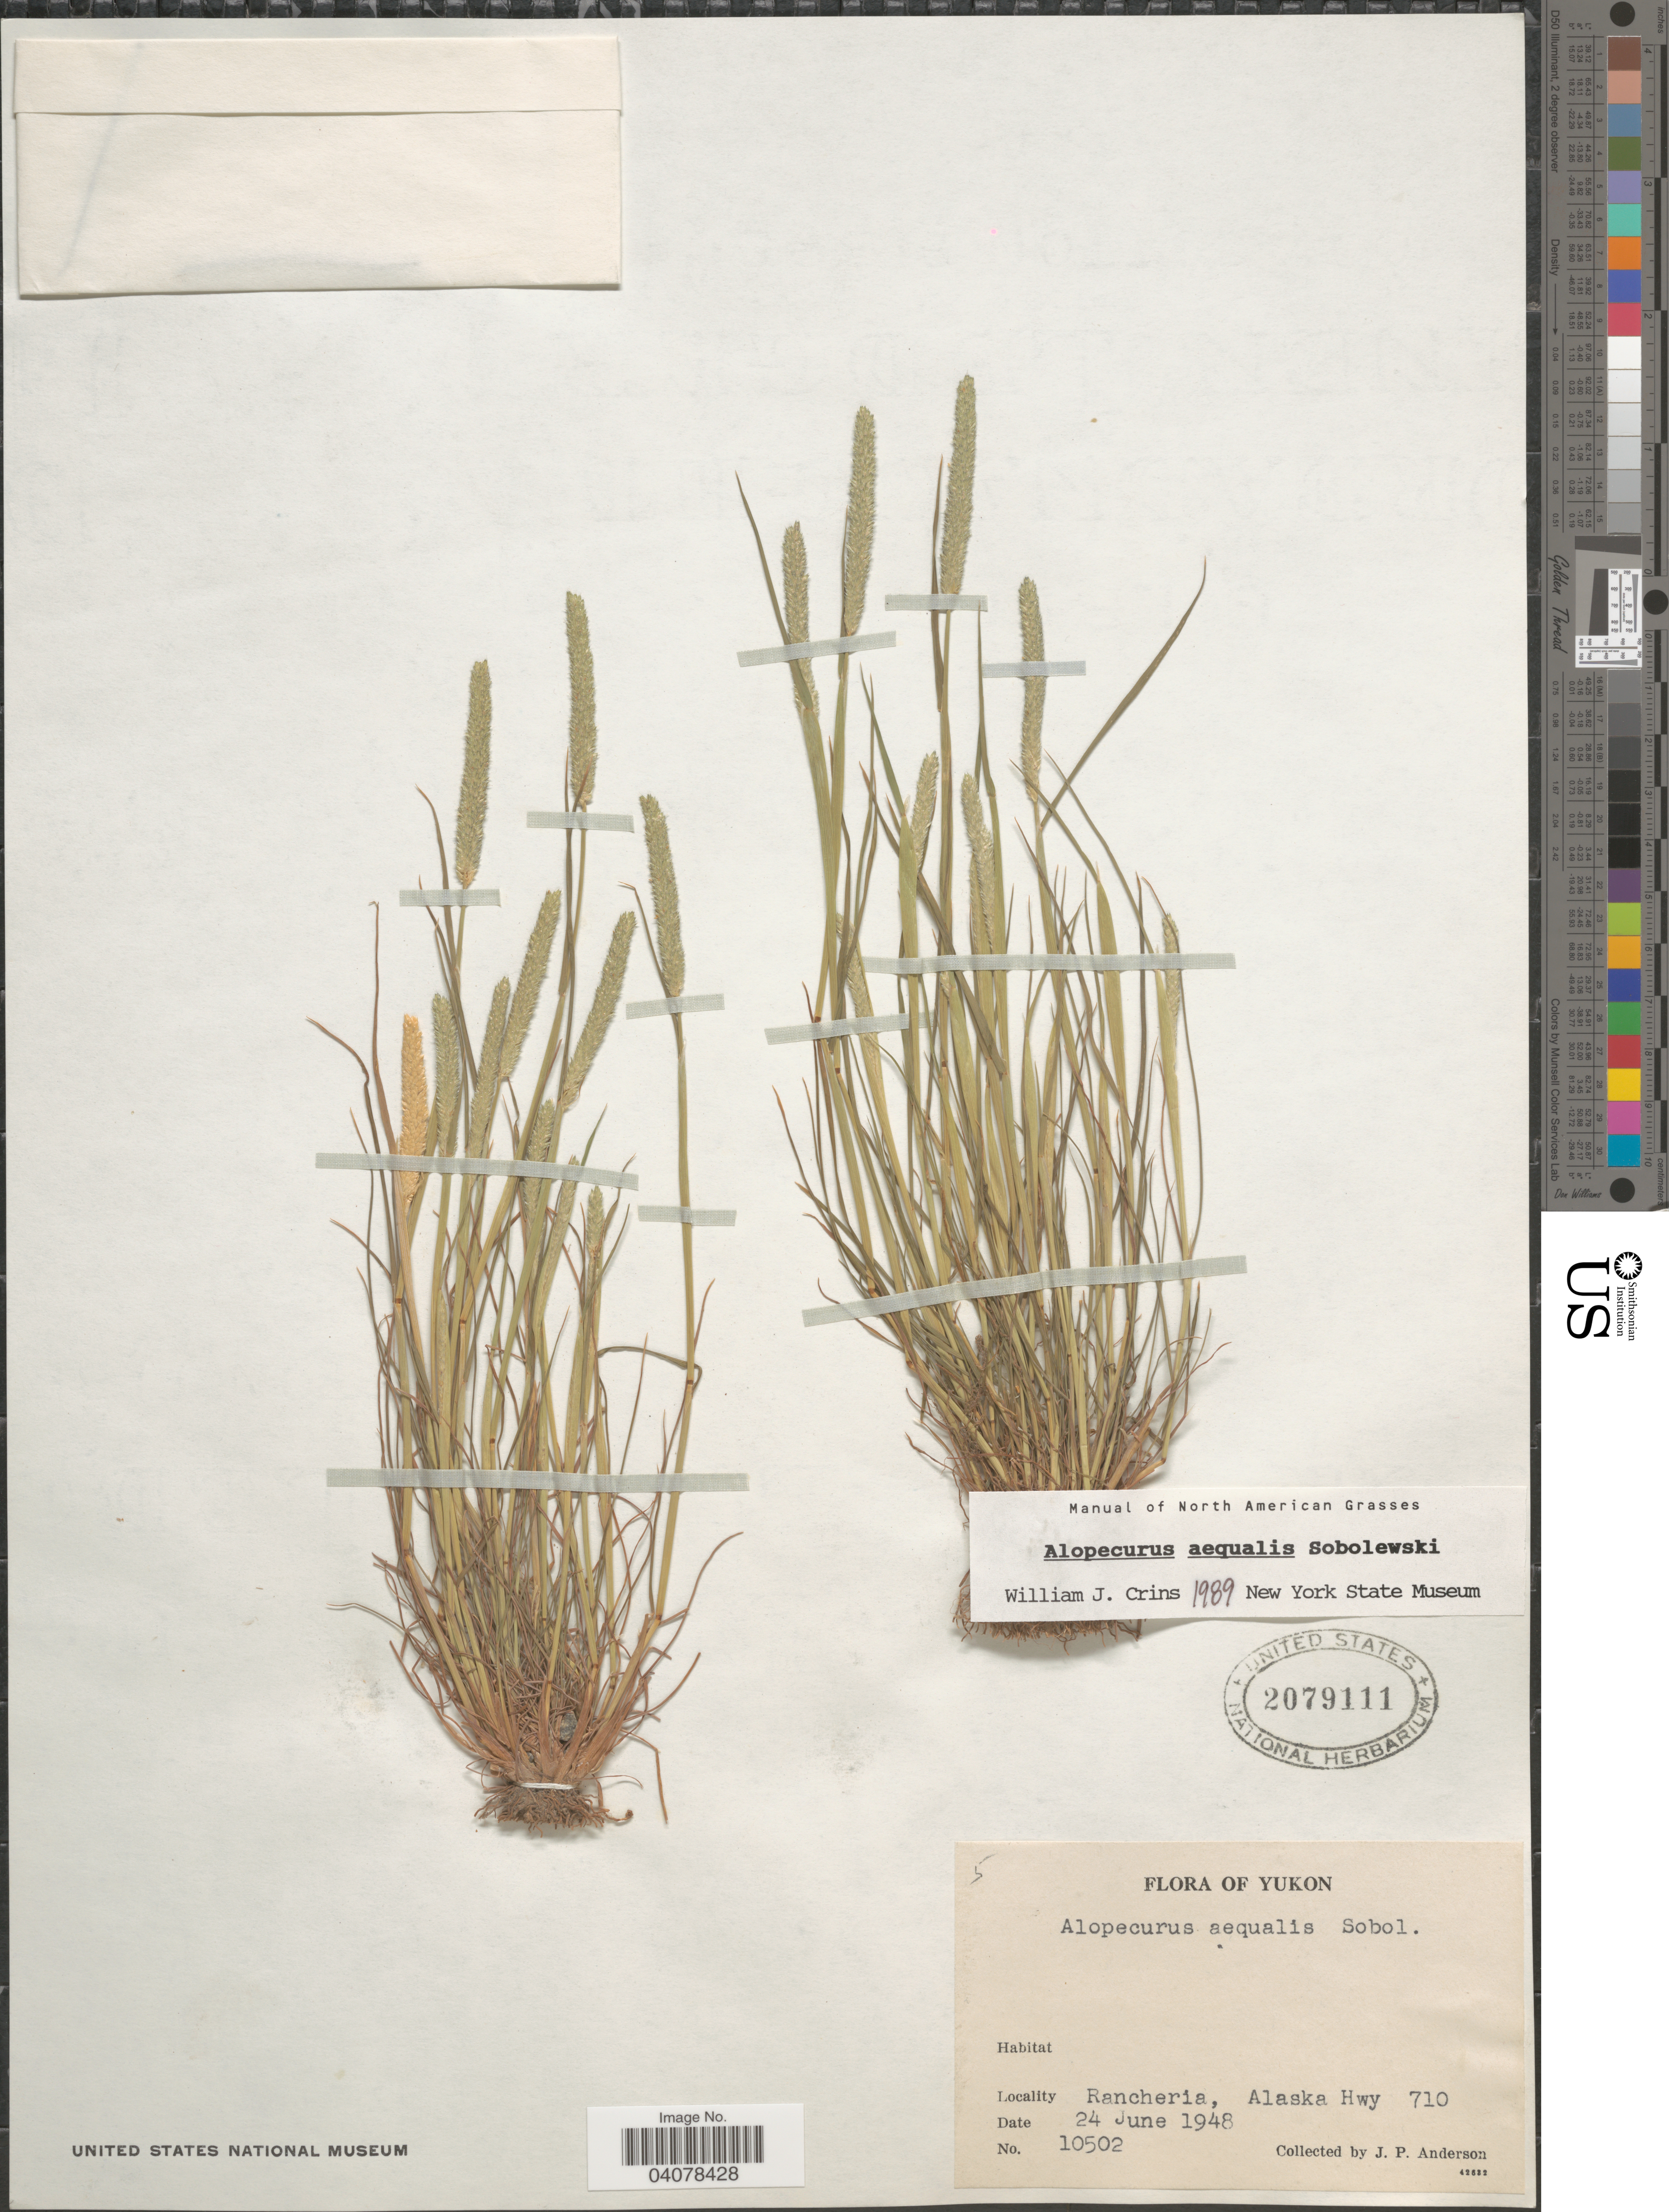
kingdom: Plantae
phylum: Tracheophyta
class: Liliopsida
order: Poales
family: Poaceae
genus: Alopecurus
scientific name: Alopecurus aequalis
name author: Sobol.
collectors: J. P. Anderson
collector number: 10502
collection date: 1948-06-24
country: Canada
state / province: Yukon Territory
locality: Yukon. Rancheria, Alaska Hwy 710.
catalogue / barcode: US 2079111